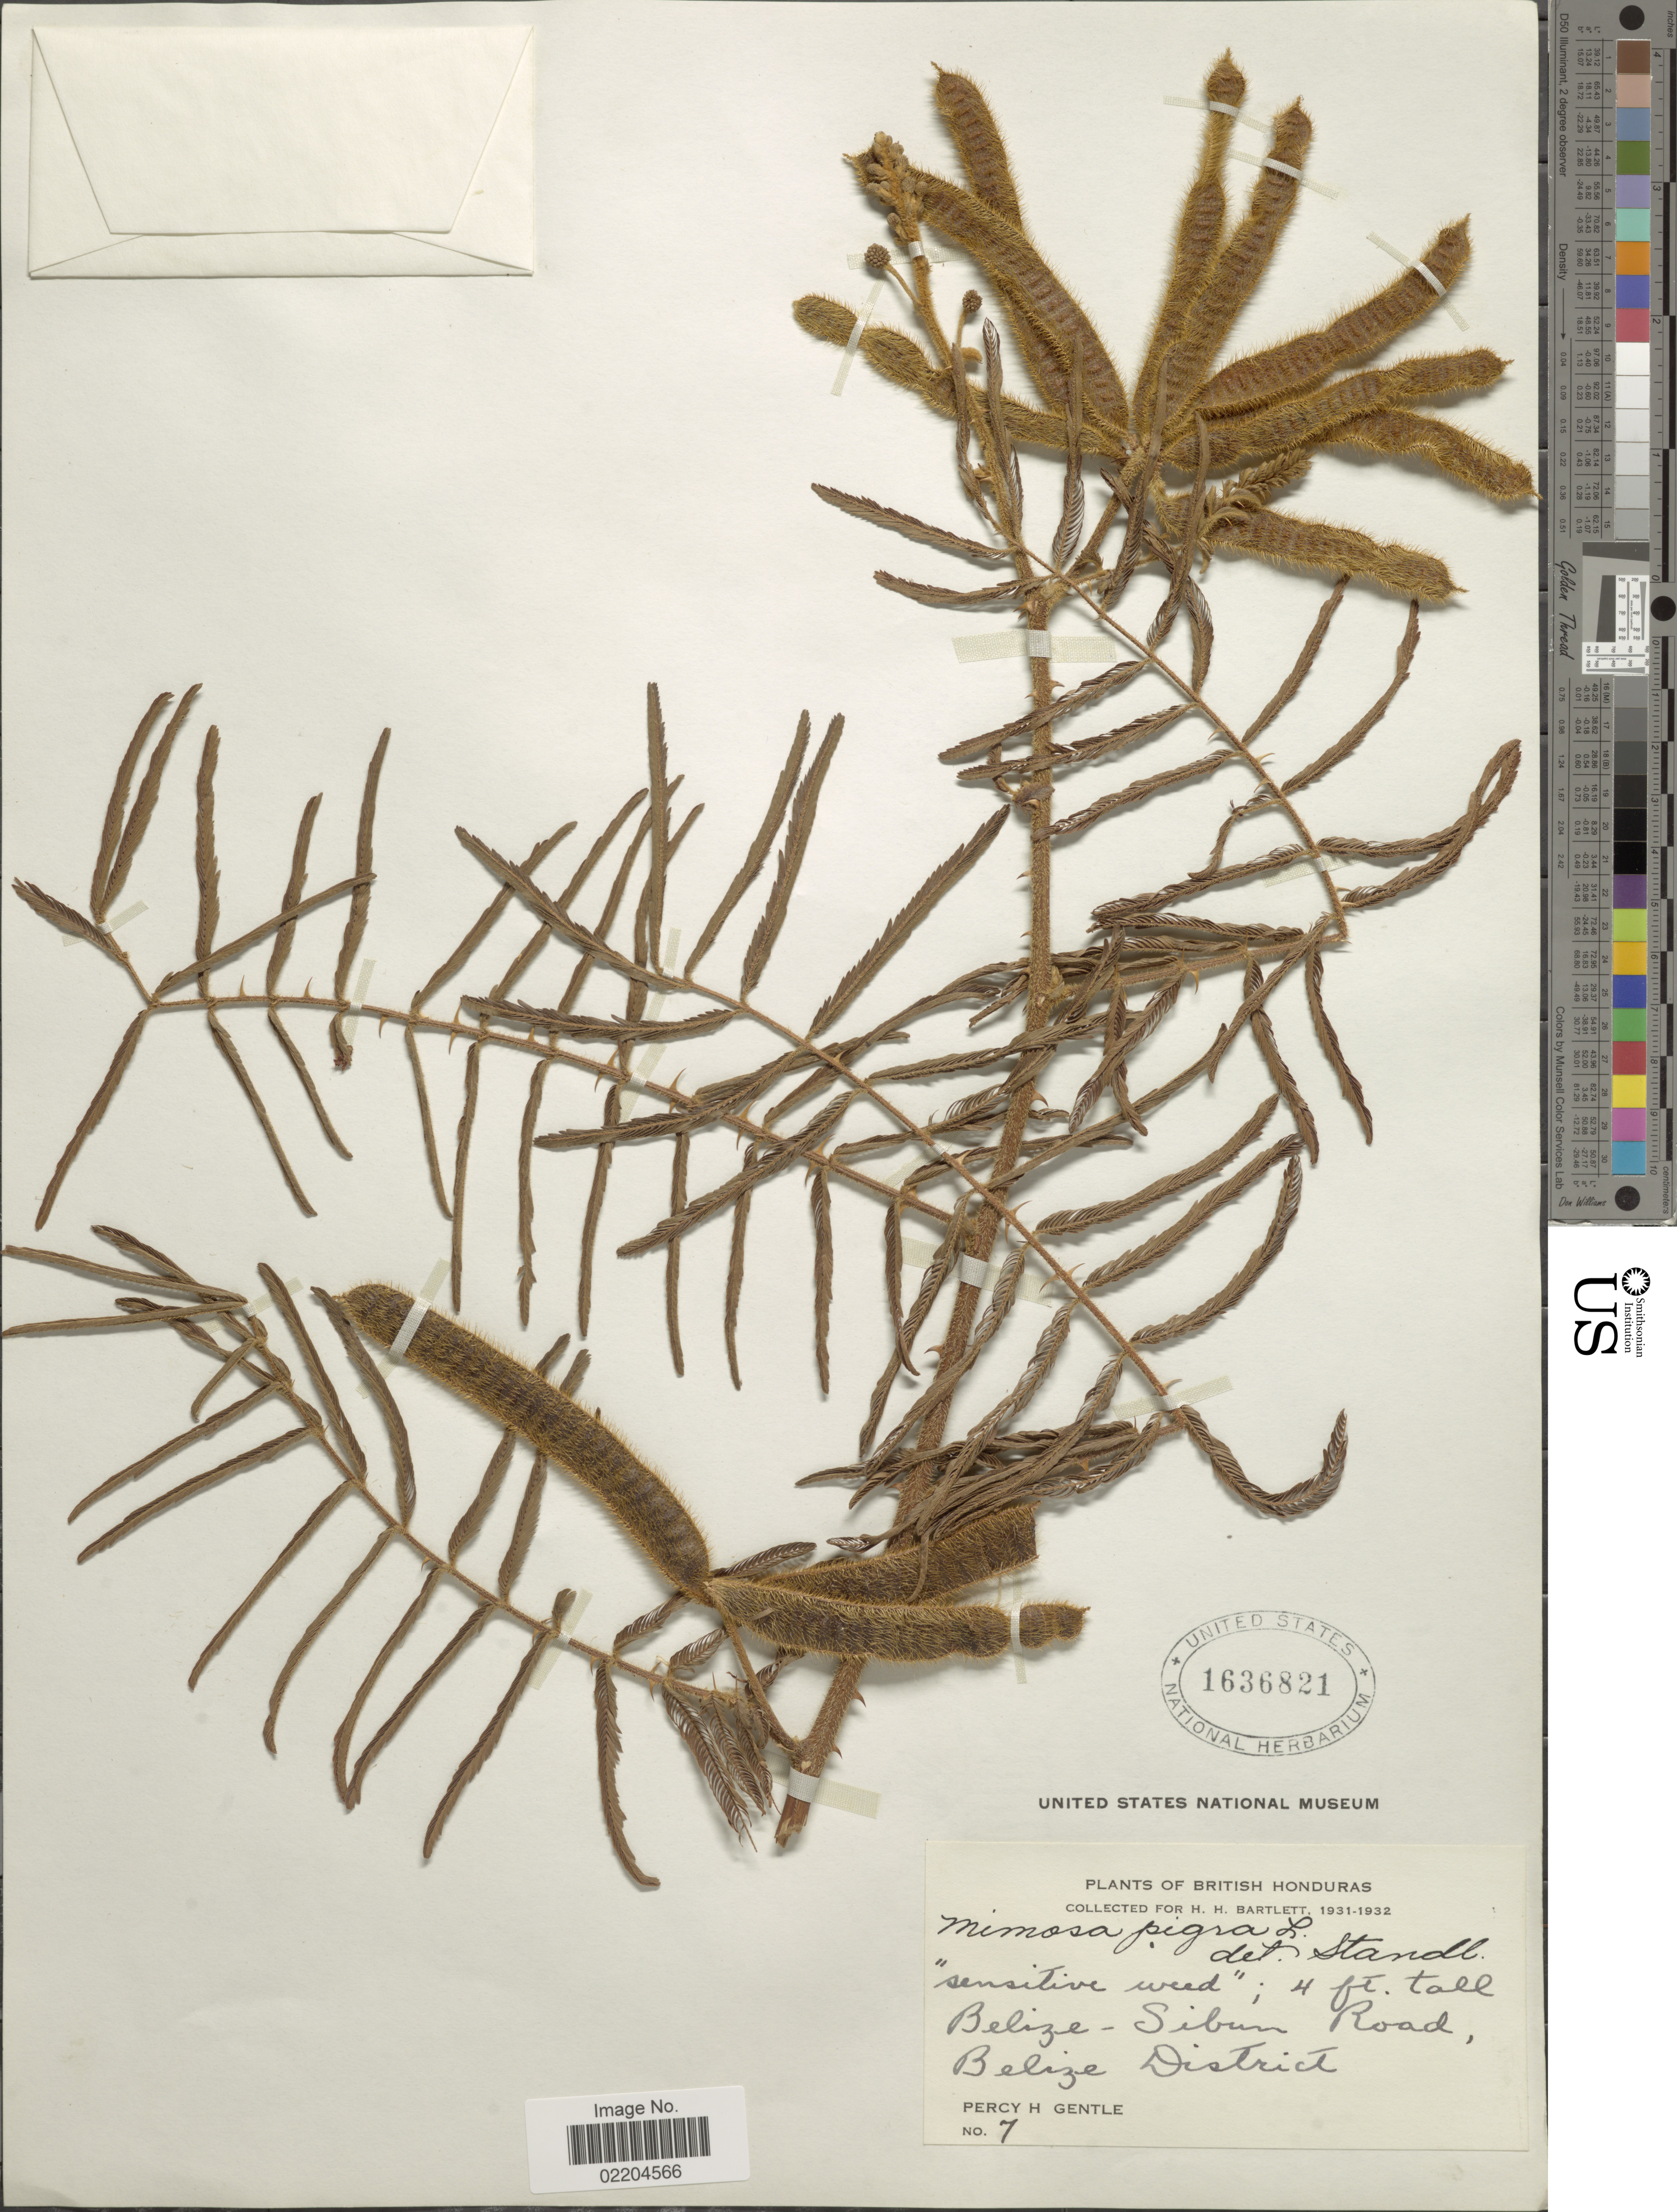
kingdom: Plantae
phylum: Tracheophyta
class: Magnoliopsida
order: Fabales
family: Fabaceae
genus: Mimosa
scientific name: Mimosa pigra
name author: L.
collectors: P. H. Gentle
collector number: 7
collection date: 1931/1932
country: Belize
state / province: Belize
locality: Belzie-Sibum Road, Belize District.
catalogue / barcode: US 1636821